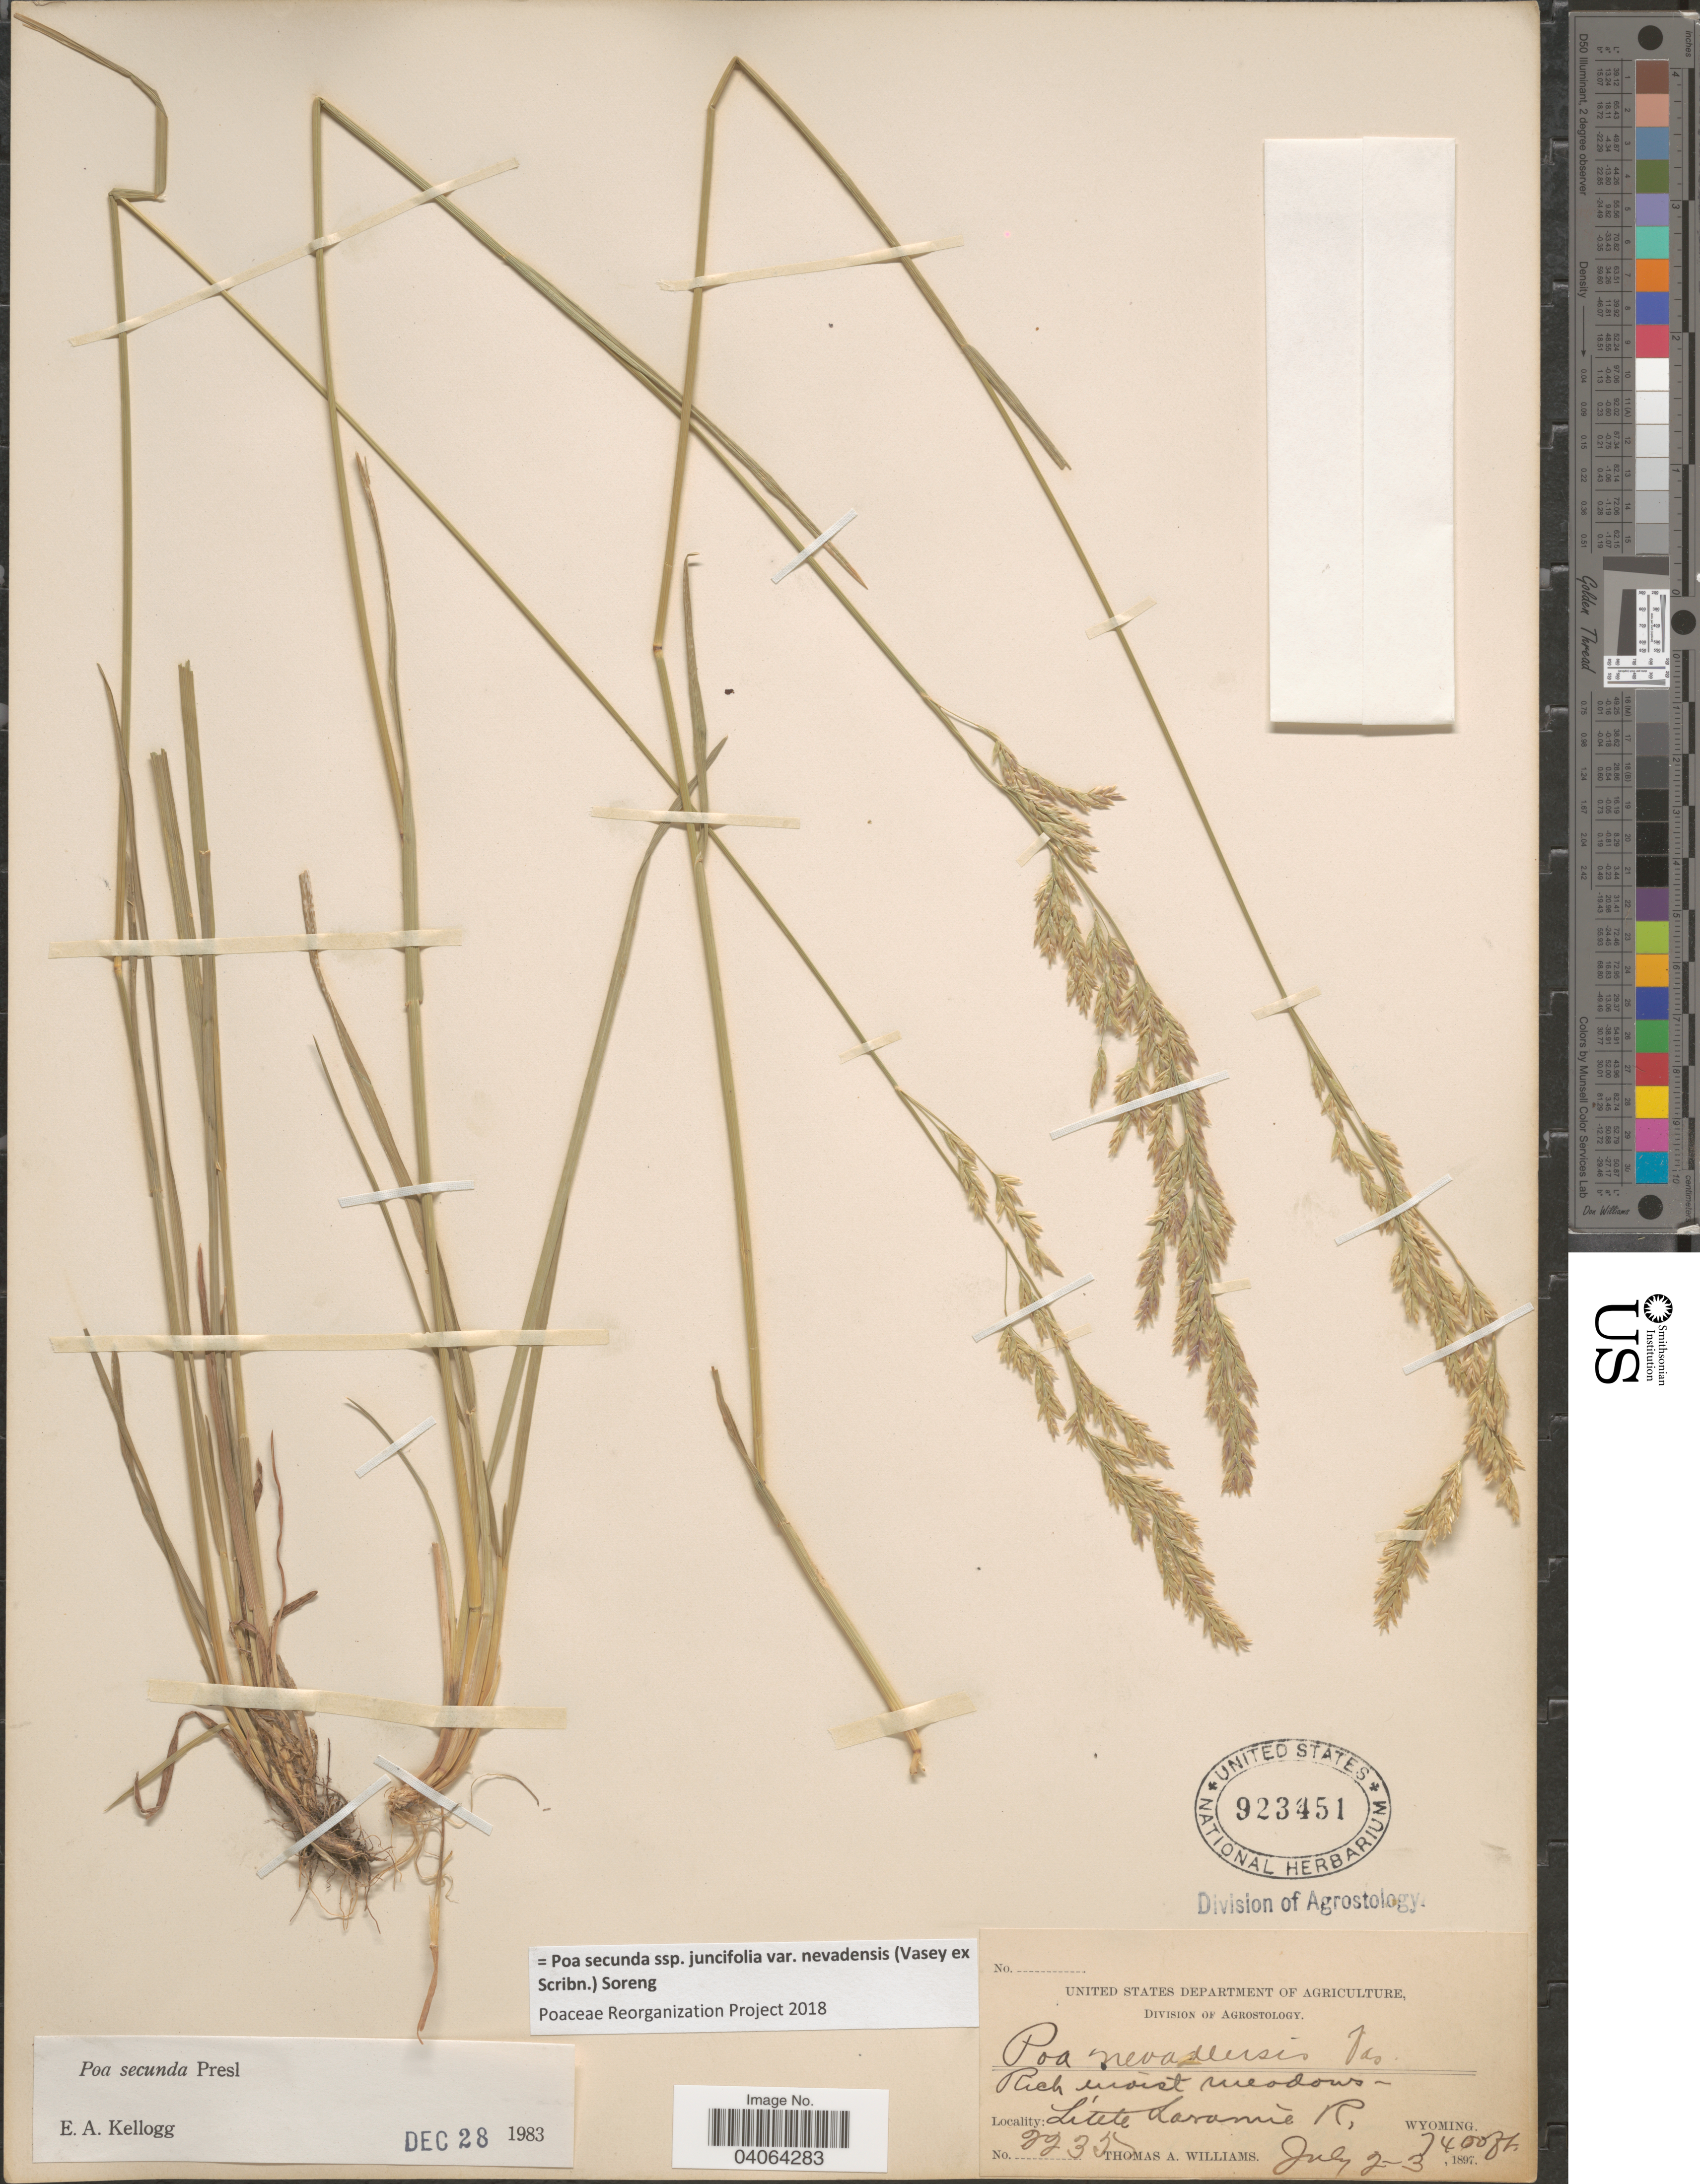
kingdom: Plantae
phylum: Tracheophyta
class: Liliopsida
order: Poales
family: Poaceae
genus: Poa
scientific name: Poa secunda subsp. juncifolia var. nevadensis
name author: (Vasey ex Scribn.) Soreng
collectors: T. A. Williams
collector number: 2235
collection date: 1897-07-02/1897-07-03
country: United States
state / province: Wyoming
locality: Little Laramie R.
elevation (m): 2256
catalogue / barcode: US 923451